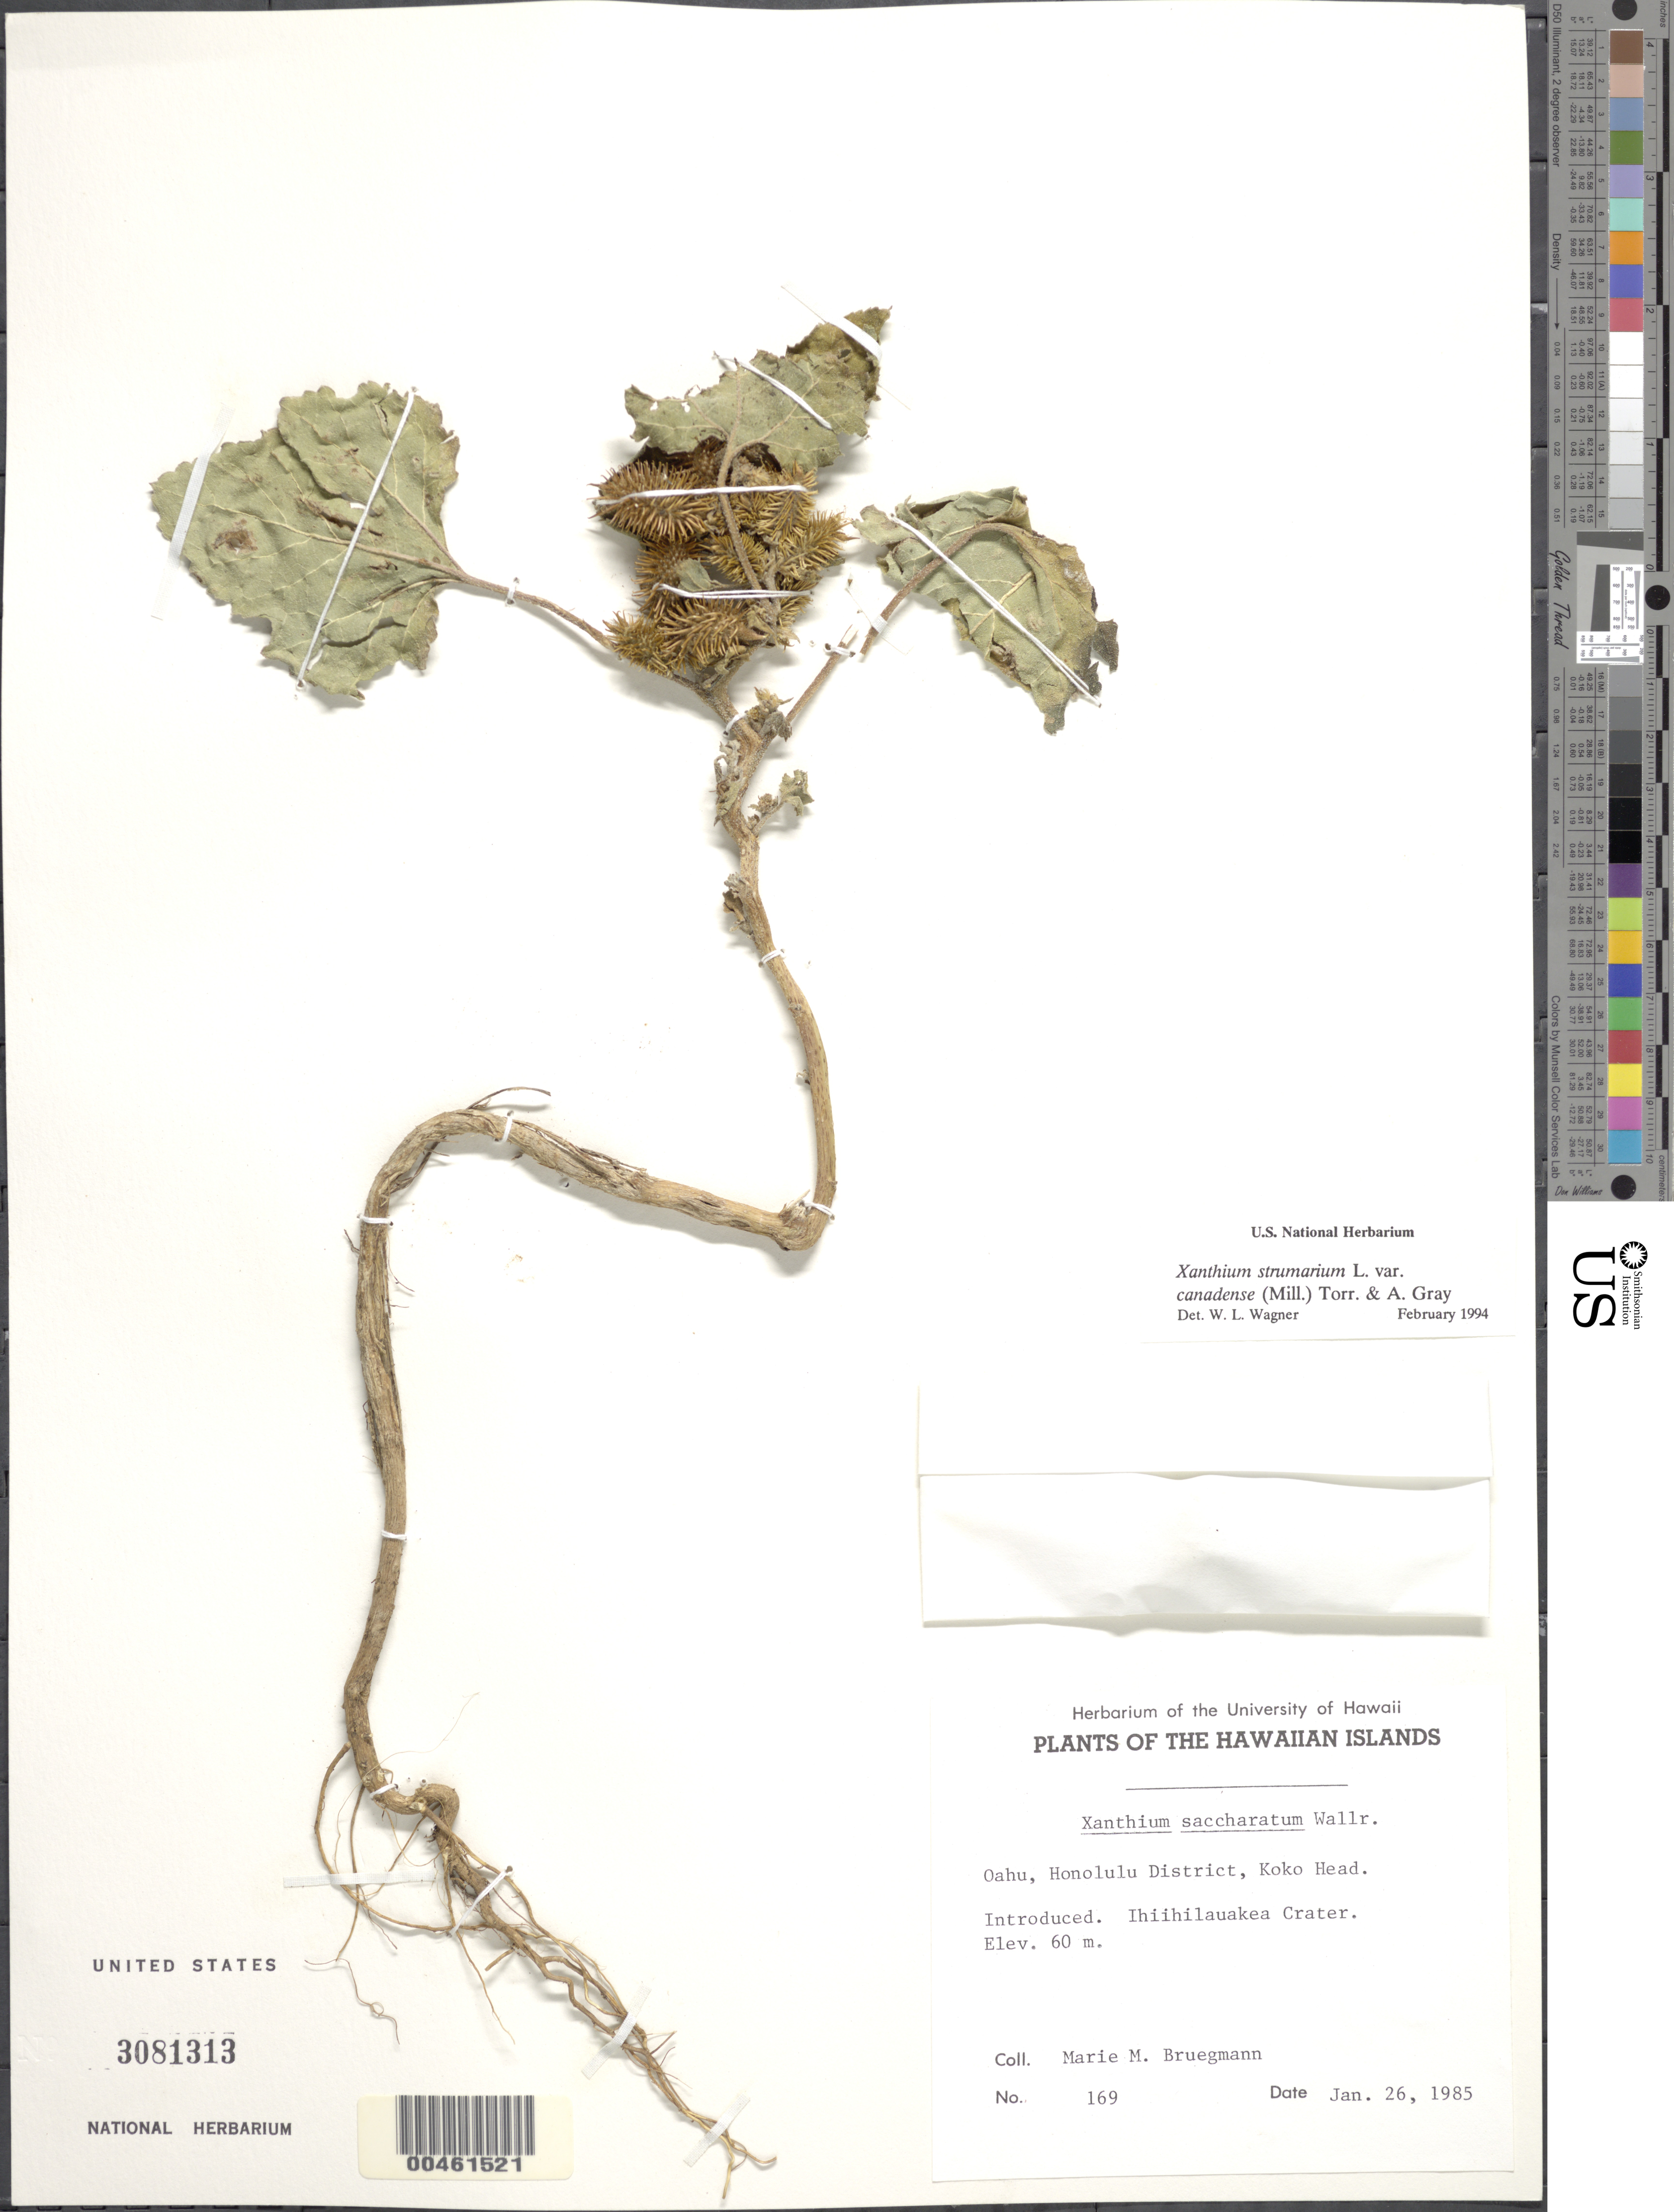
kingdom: Plantae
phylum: Tracheophyta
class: Magnoliopsida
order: Asterales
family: Asteraceae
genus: Xanthium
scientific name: Xanthium strumarium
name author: L.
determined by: Wagner, W. L., (BOT), Smithsonian Institution - National Museum of Natural History (UNITED STATES)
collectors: M. Bruegmann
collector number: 169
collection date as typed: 26 Jan 1985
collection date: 1985-01-26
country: United States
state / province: Hawaii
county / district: Honolulu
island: Oahu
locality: Honolulu District, Koko Head, Ihiihilauakea Crater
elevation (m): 60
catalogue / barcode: US 3081313